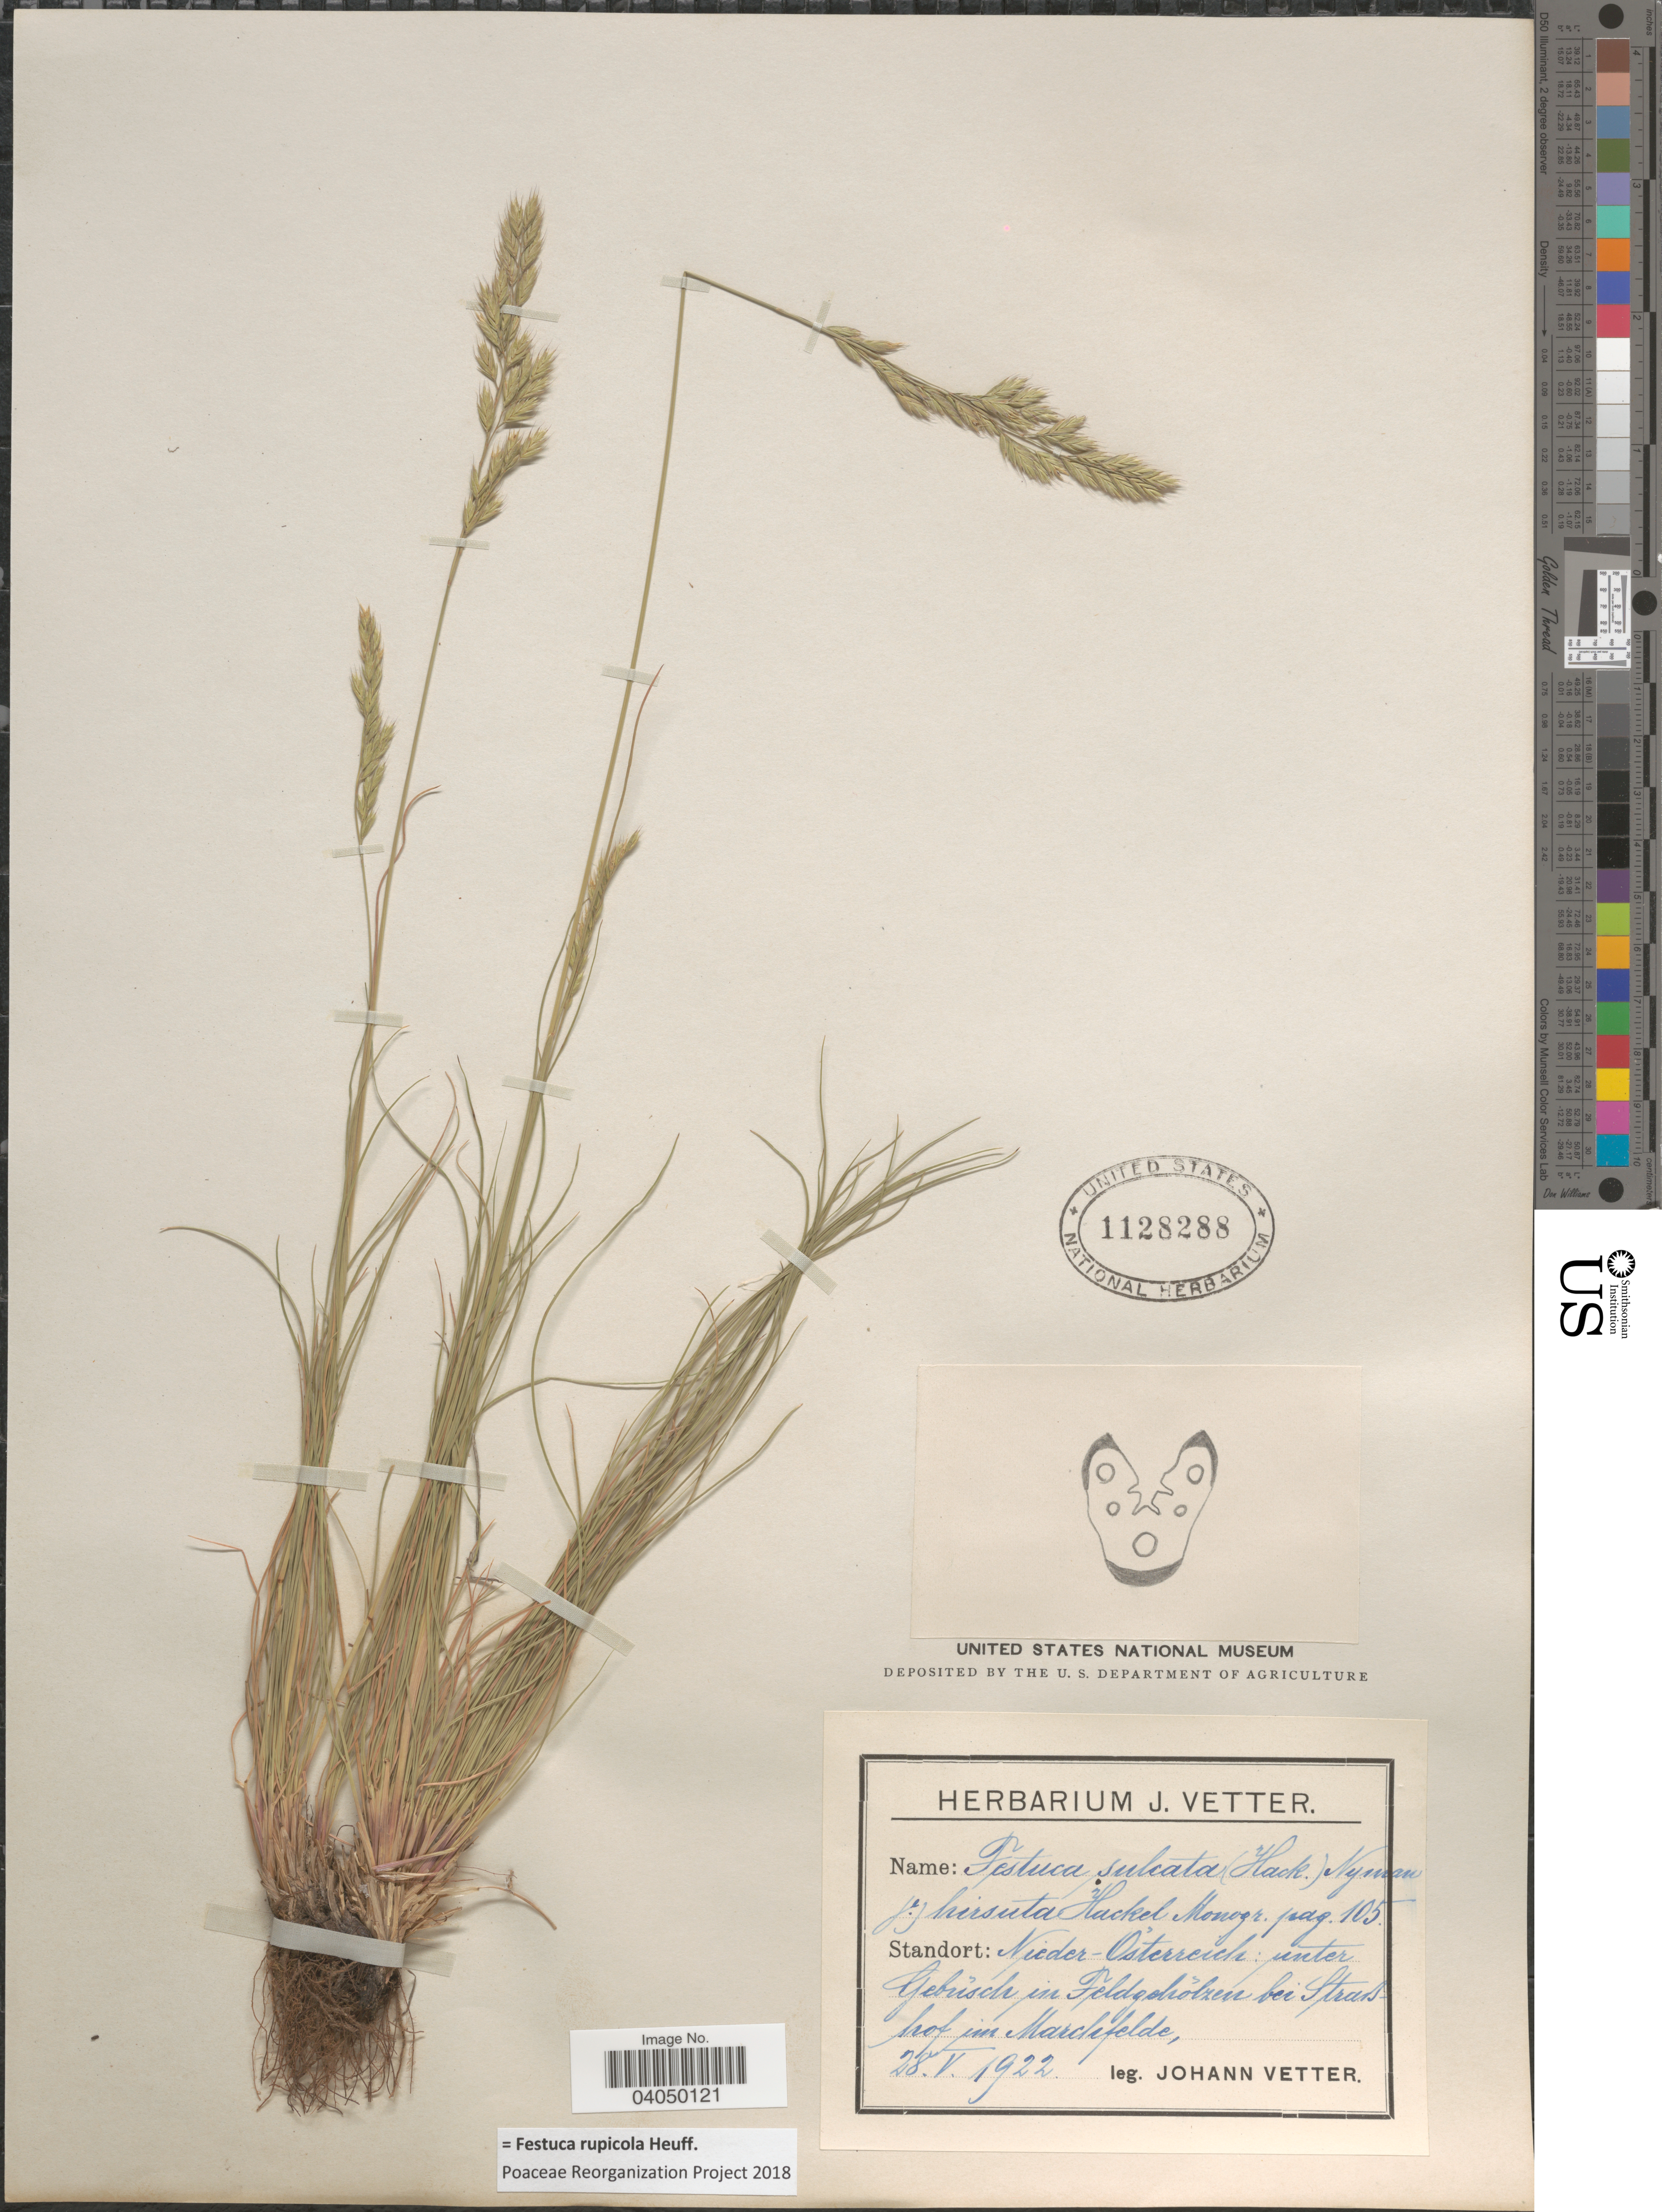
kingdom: Plantae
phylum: Tracheophyta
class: Liliopsida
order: Poales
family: Poaceae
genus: Festuca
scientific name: Festuca rupicola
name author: Heuff.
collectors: J. Vetter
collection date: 1922-05-28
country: Austria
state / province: Niederosterreich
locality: Unter Gebüsch in Feldgehölzen bei Straßhof in Marchfelde.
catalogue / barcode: US 1128288